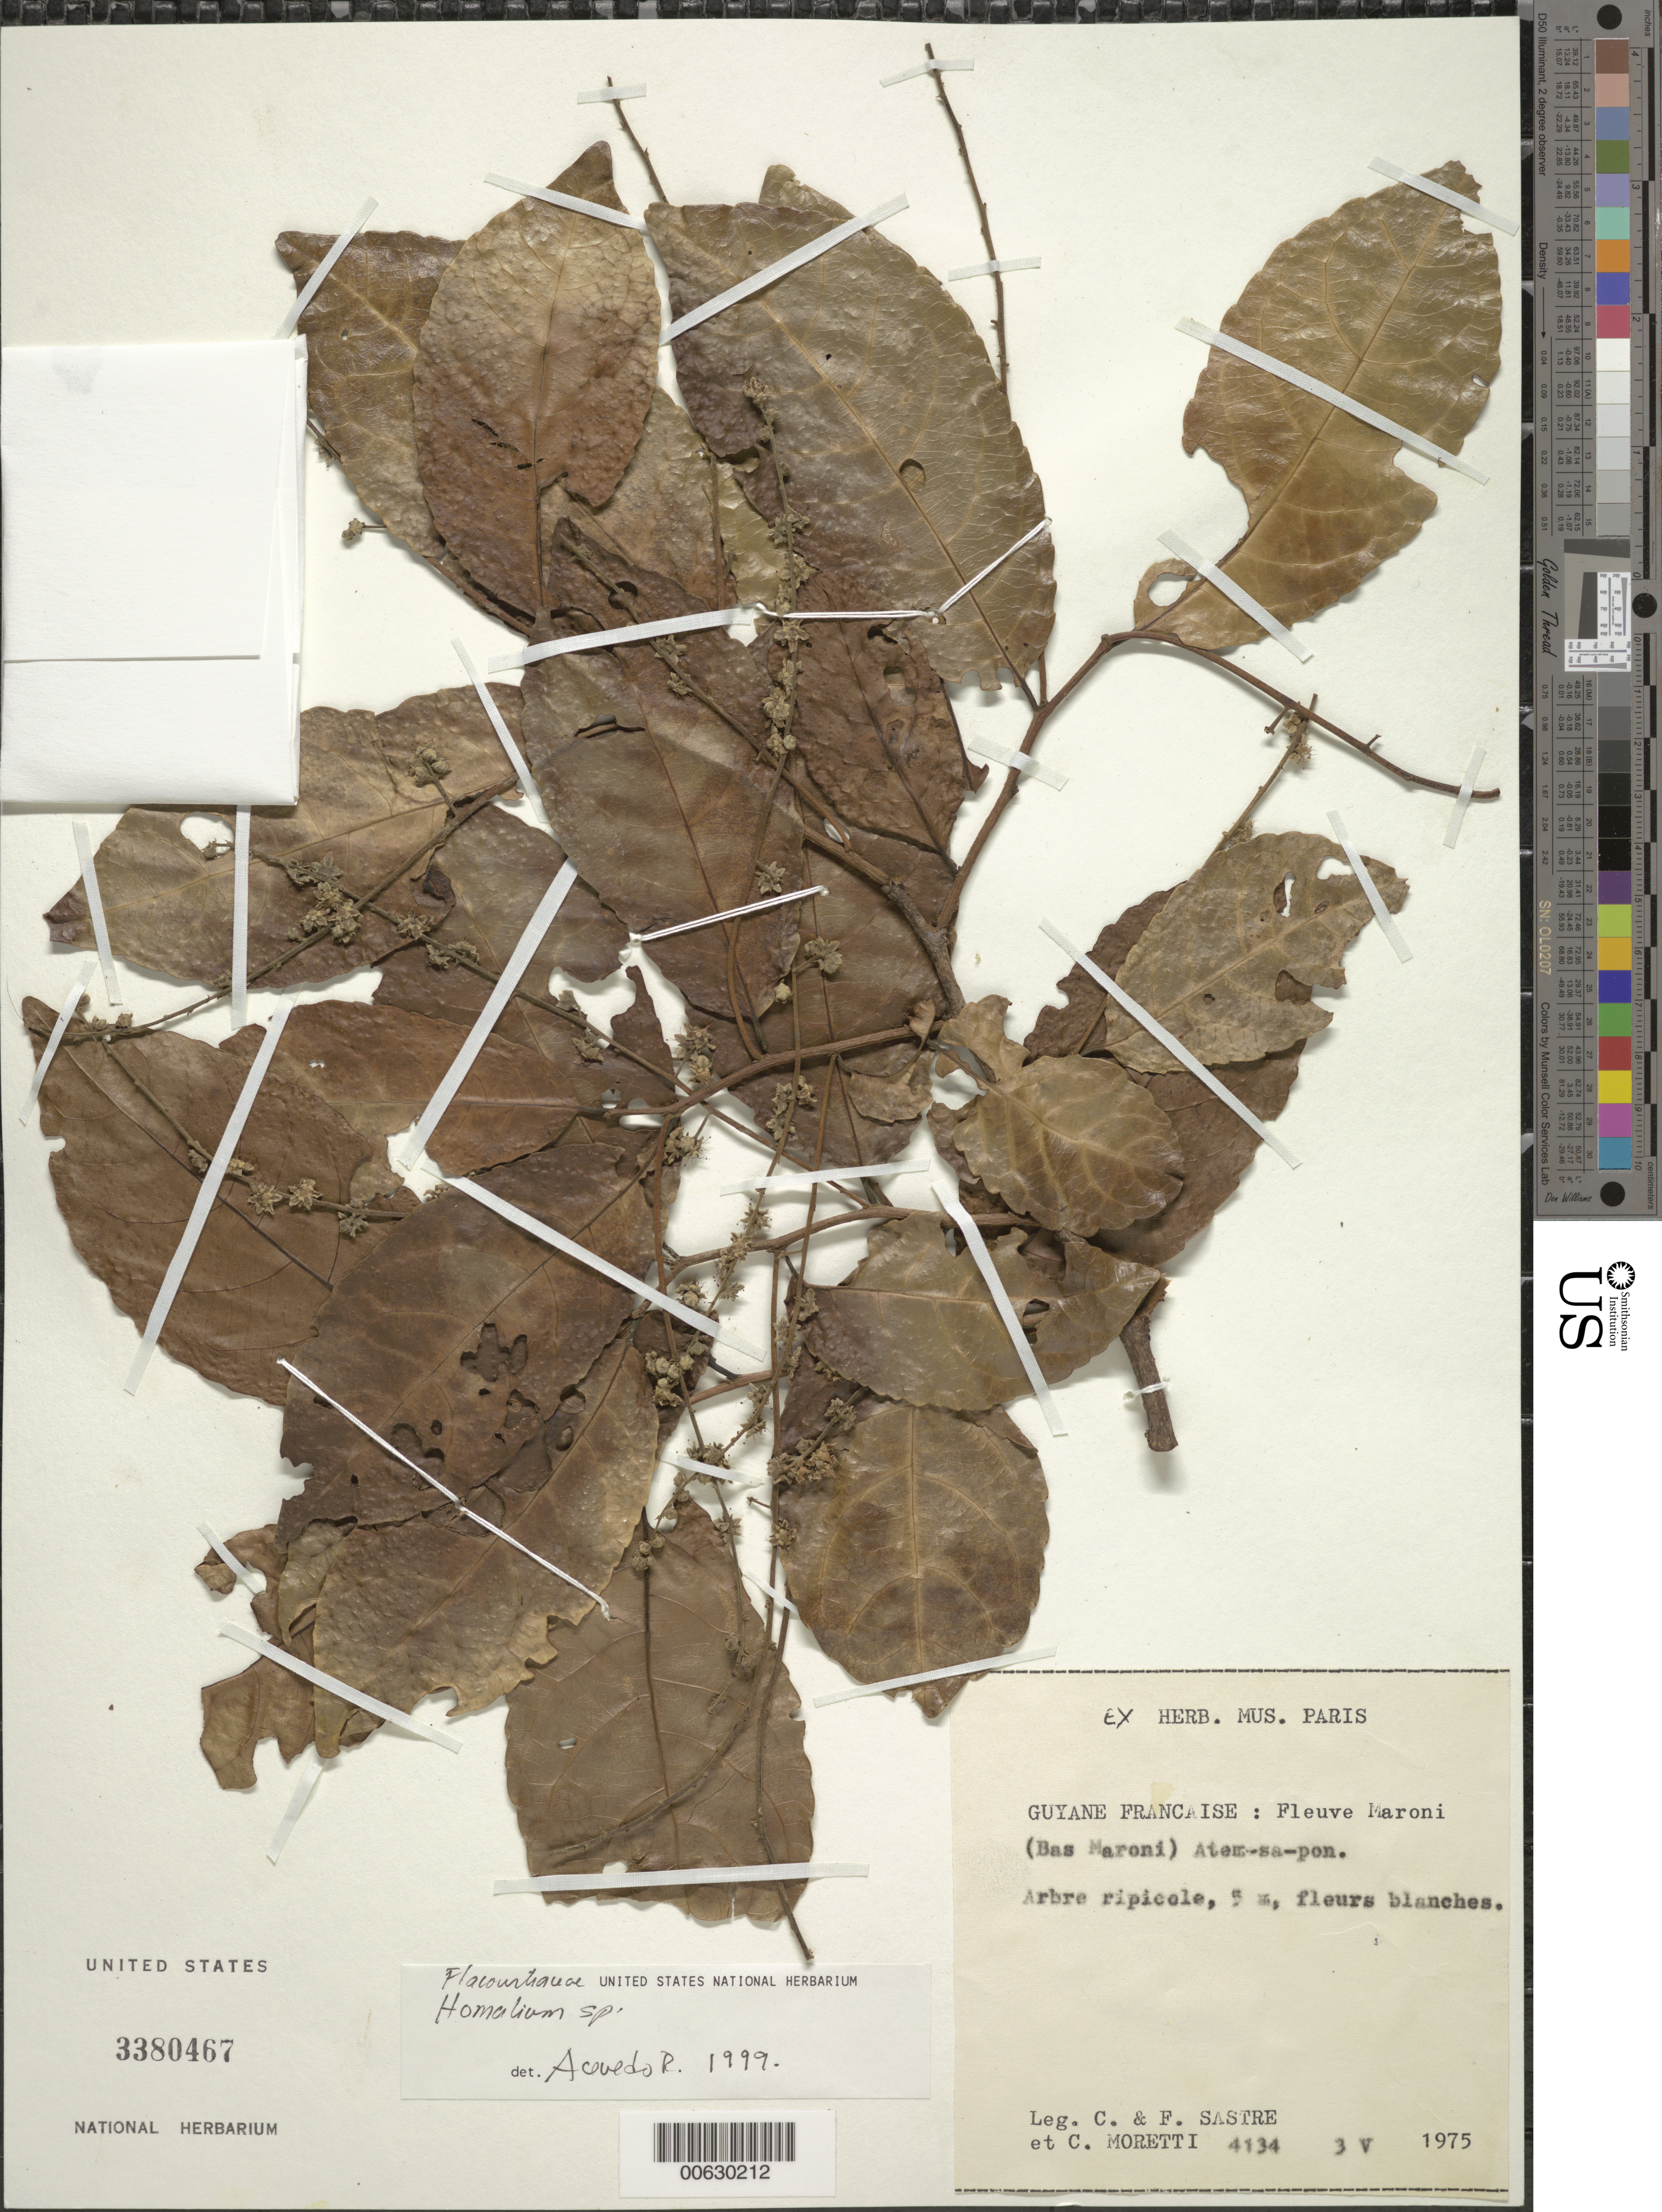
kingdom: Plantae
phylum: Tracheophyta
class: Magnoliopsida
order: Malpighiales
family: Salicaceae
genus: Homalium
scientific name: Homalium sp.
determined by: Acevedo-Rodríguez, P., (BOT), Smithsonian Institution - National Museum of Natural History (UNITED STATES)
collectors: C. H. L. Sastre, F. Sastre & C. Moretti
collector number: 4134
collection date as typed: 3-May-75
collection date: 1975-05-03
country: French Guiana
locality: Maroni R., en aval de Atem-Sa-Pon, Bas Maroni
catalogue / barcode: US 3380467